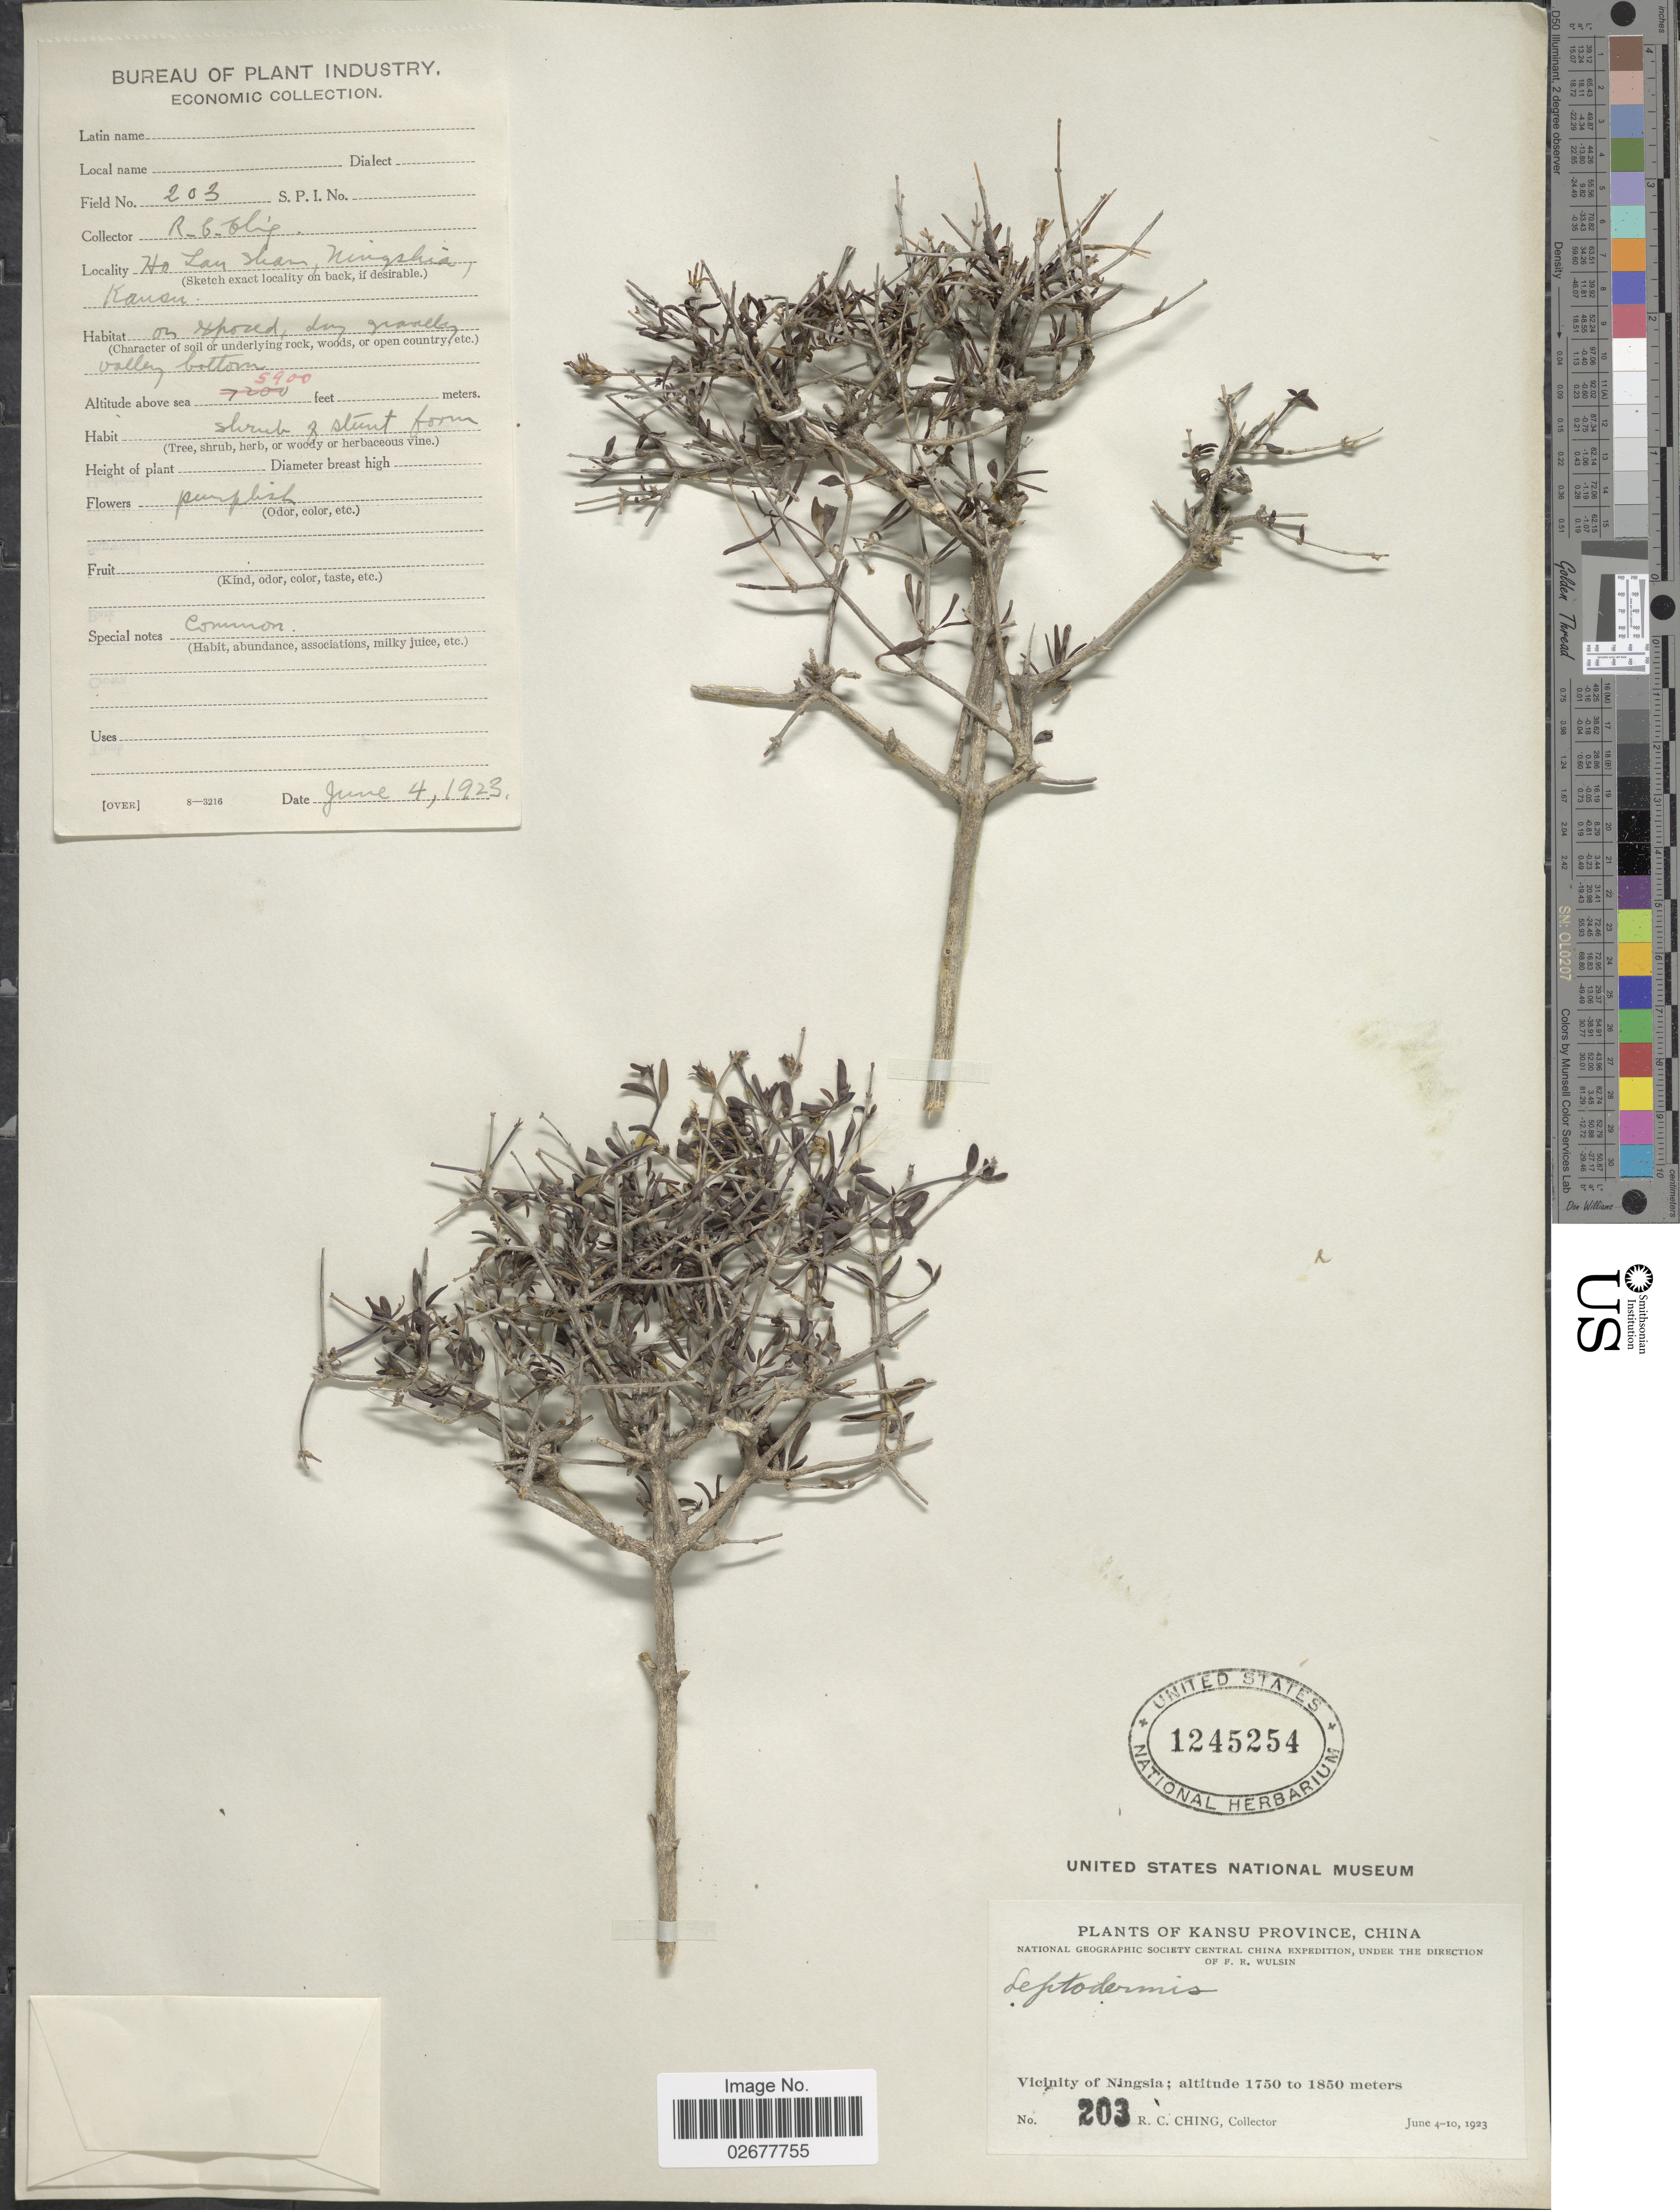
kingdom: Plantae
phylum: Tracheophyta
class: Magnoliopsida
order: Gentianales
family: Rubiaceae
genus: Leptodermis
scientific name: Leptodermis sp.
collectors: R. C. Ching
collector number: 203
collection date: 1923-06-04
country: China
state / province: Gansu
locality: Kansu Province. Vicinity of Ningsia. Ho Lan Shan.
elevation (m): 1798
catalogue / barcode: US 1245254